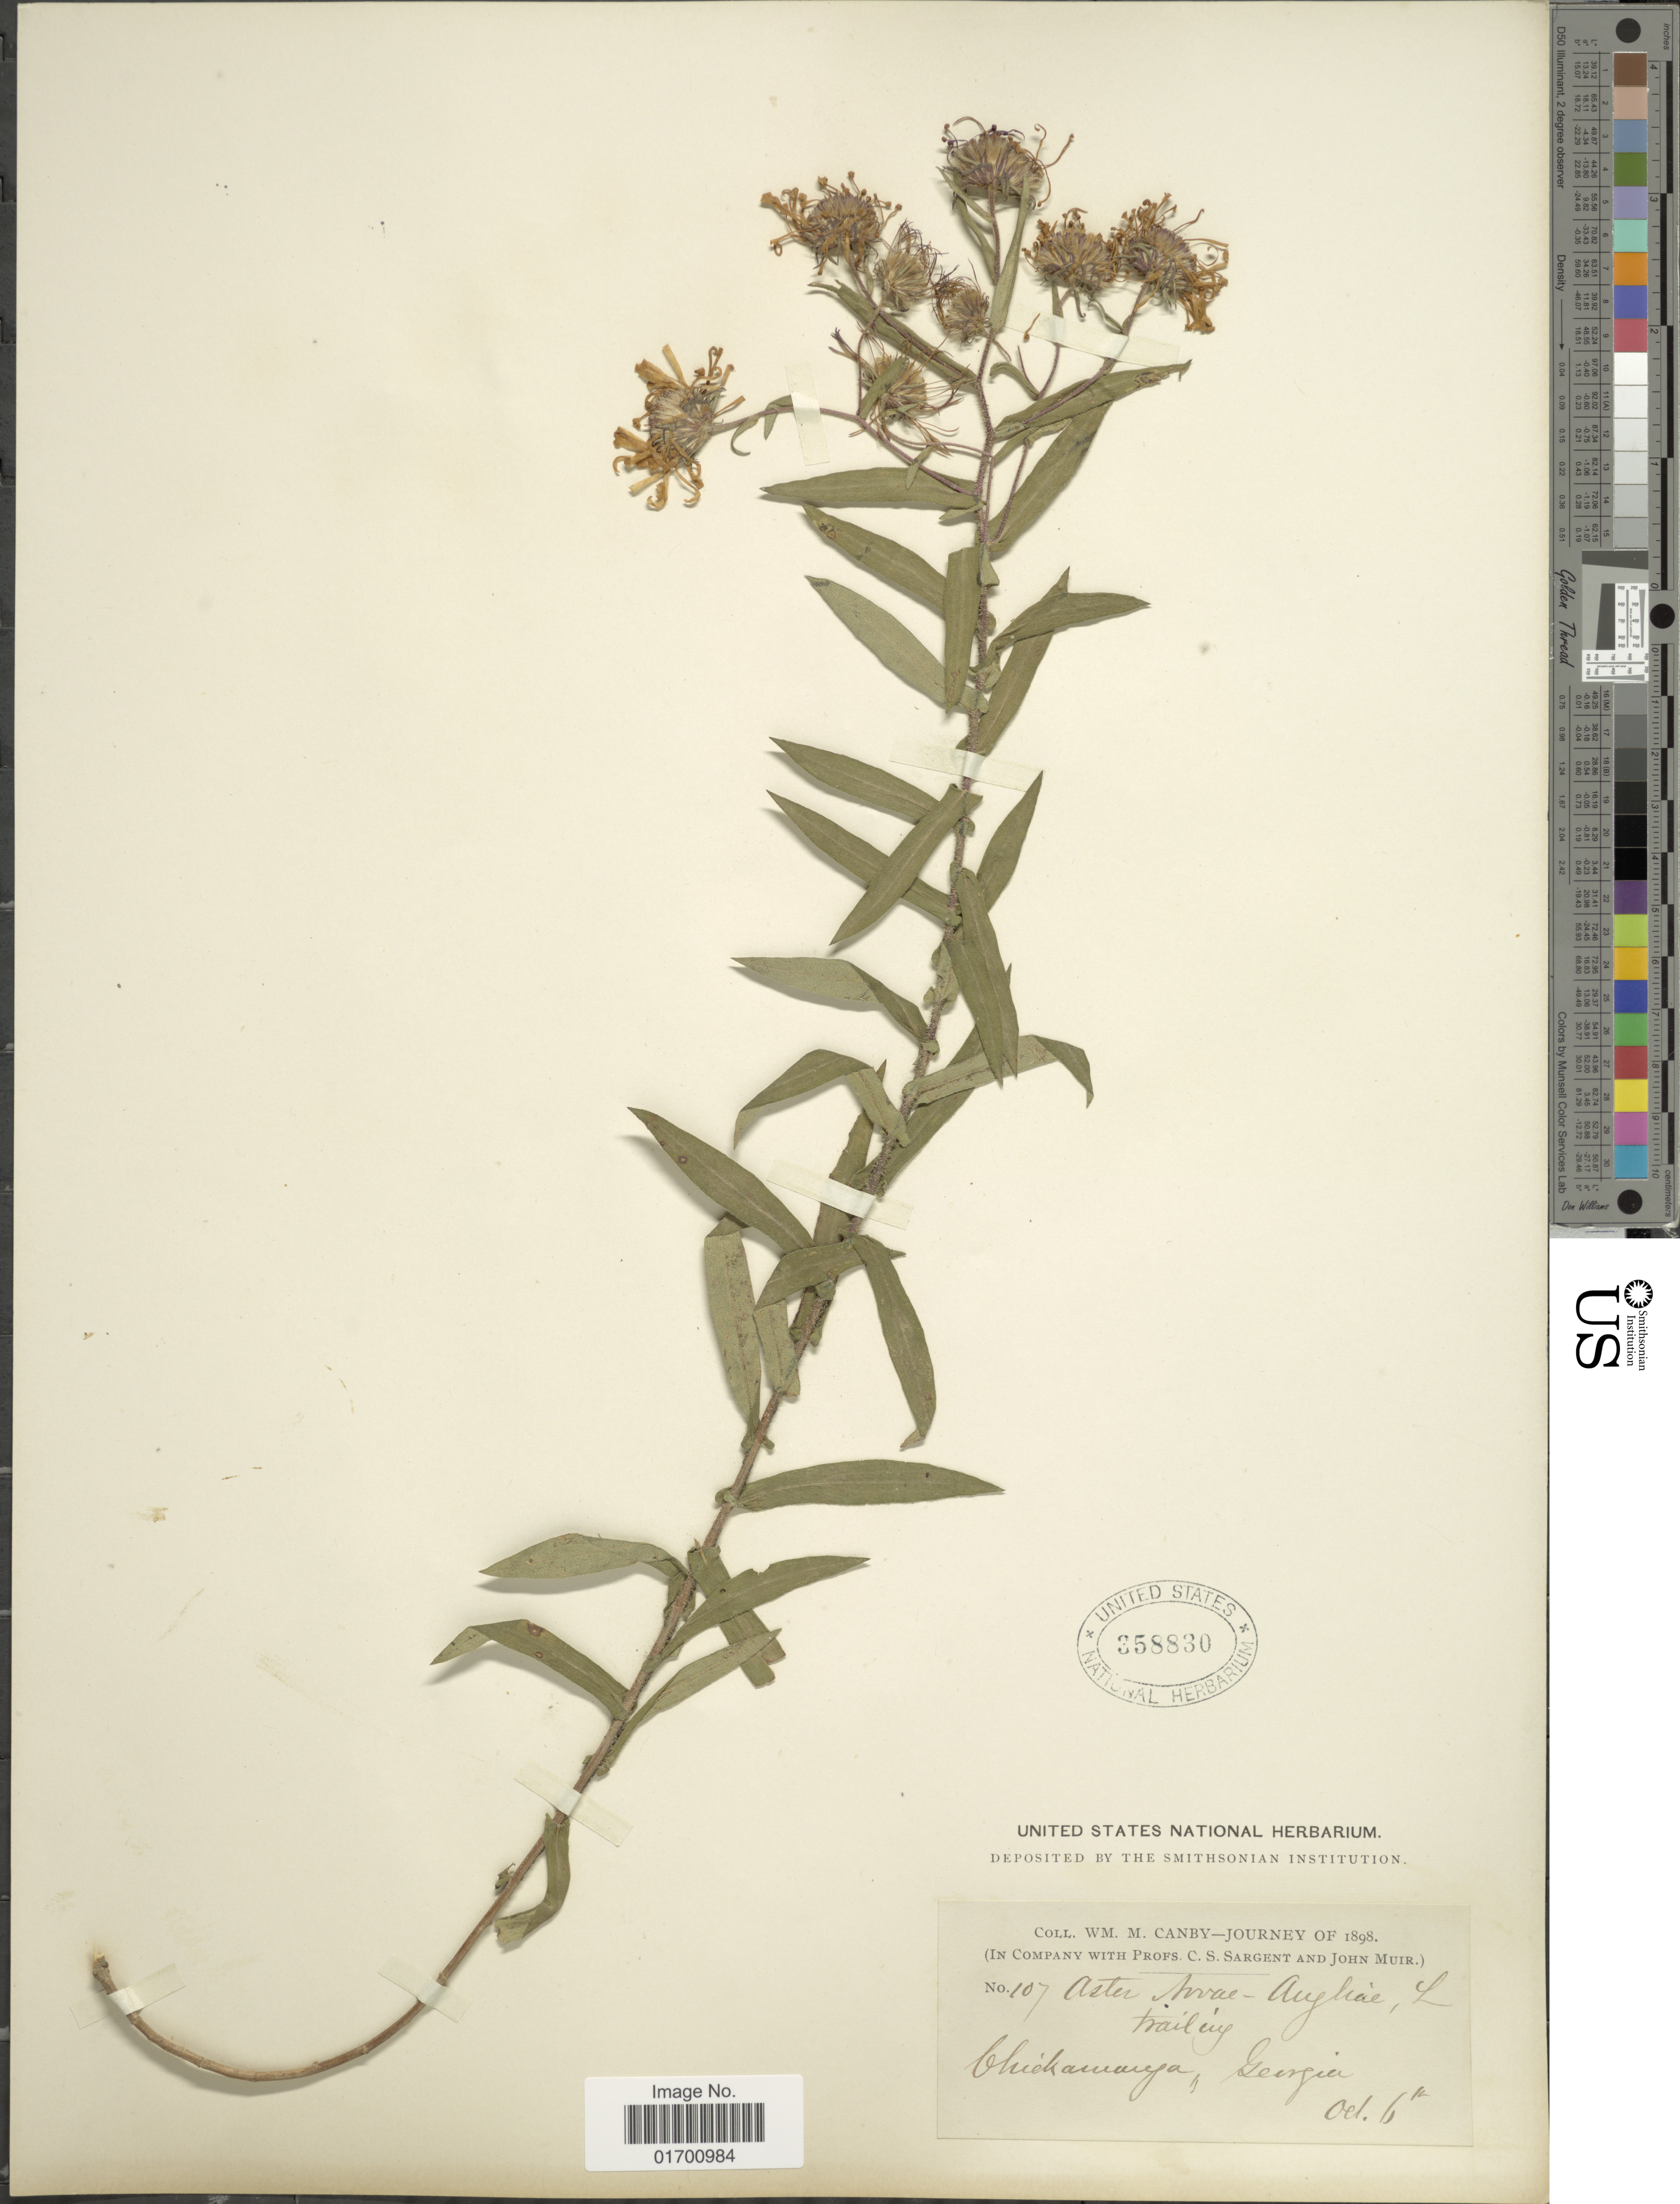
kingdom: Plantae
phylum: Tracheophyta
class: Magnoliopsida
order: Asterales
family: Asteraceae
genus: Symphyotrichum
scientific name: Symphyotrichum novae-angliae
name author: (L.) G.L. Nesom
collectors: W. M. Canby, C. S. Sargent & J. Muir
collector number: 107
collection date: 1898-10-06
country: United States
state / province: Georgia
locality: Chickamauga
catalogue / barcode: US 358830